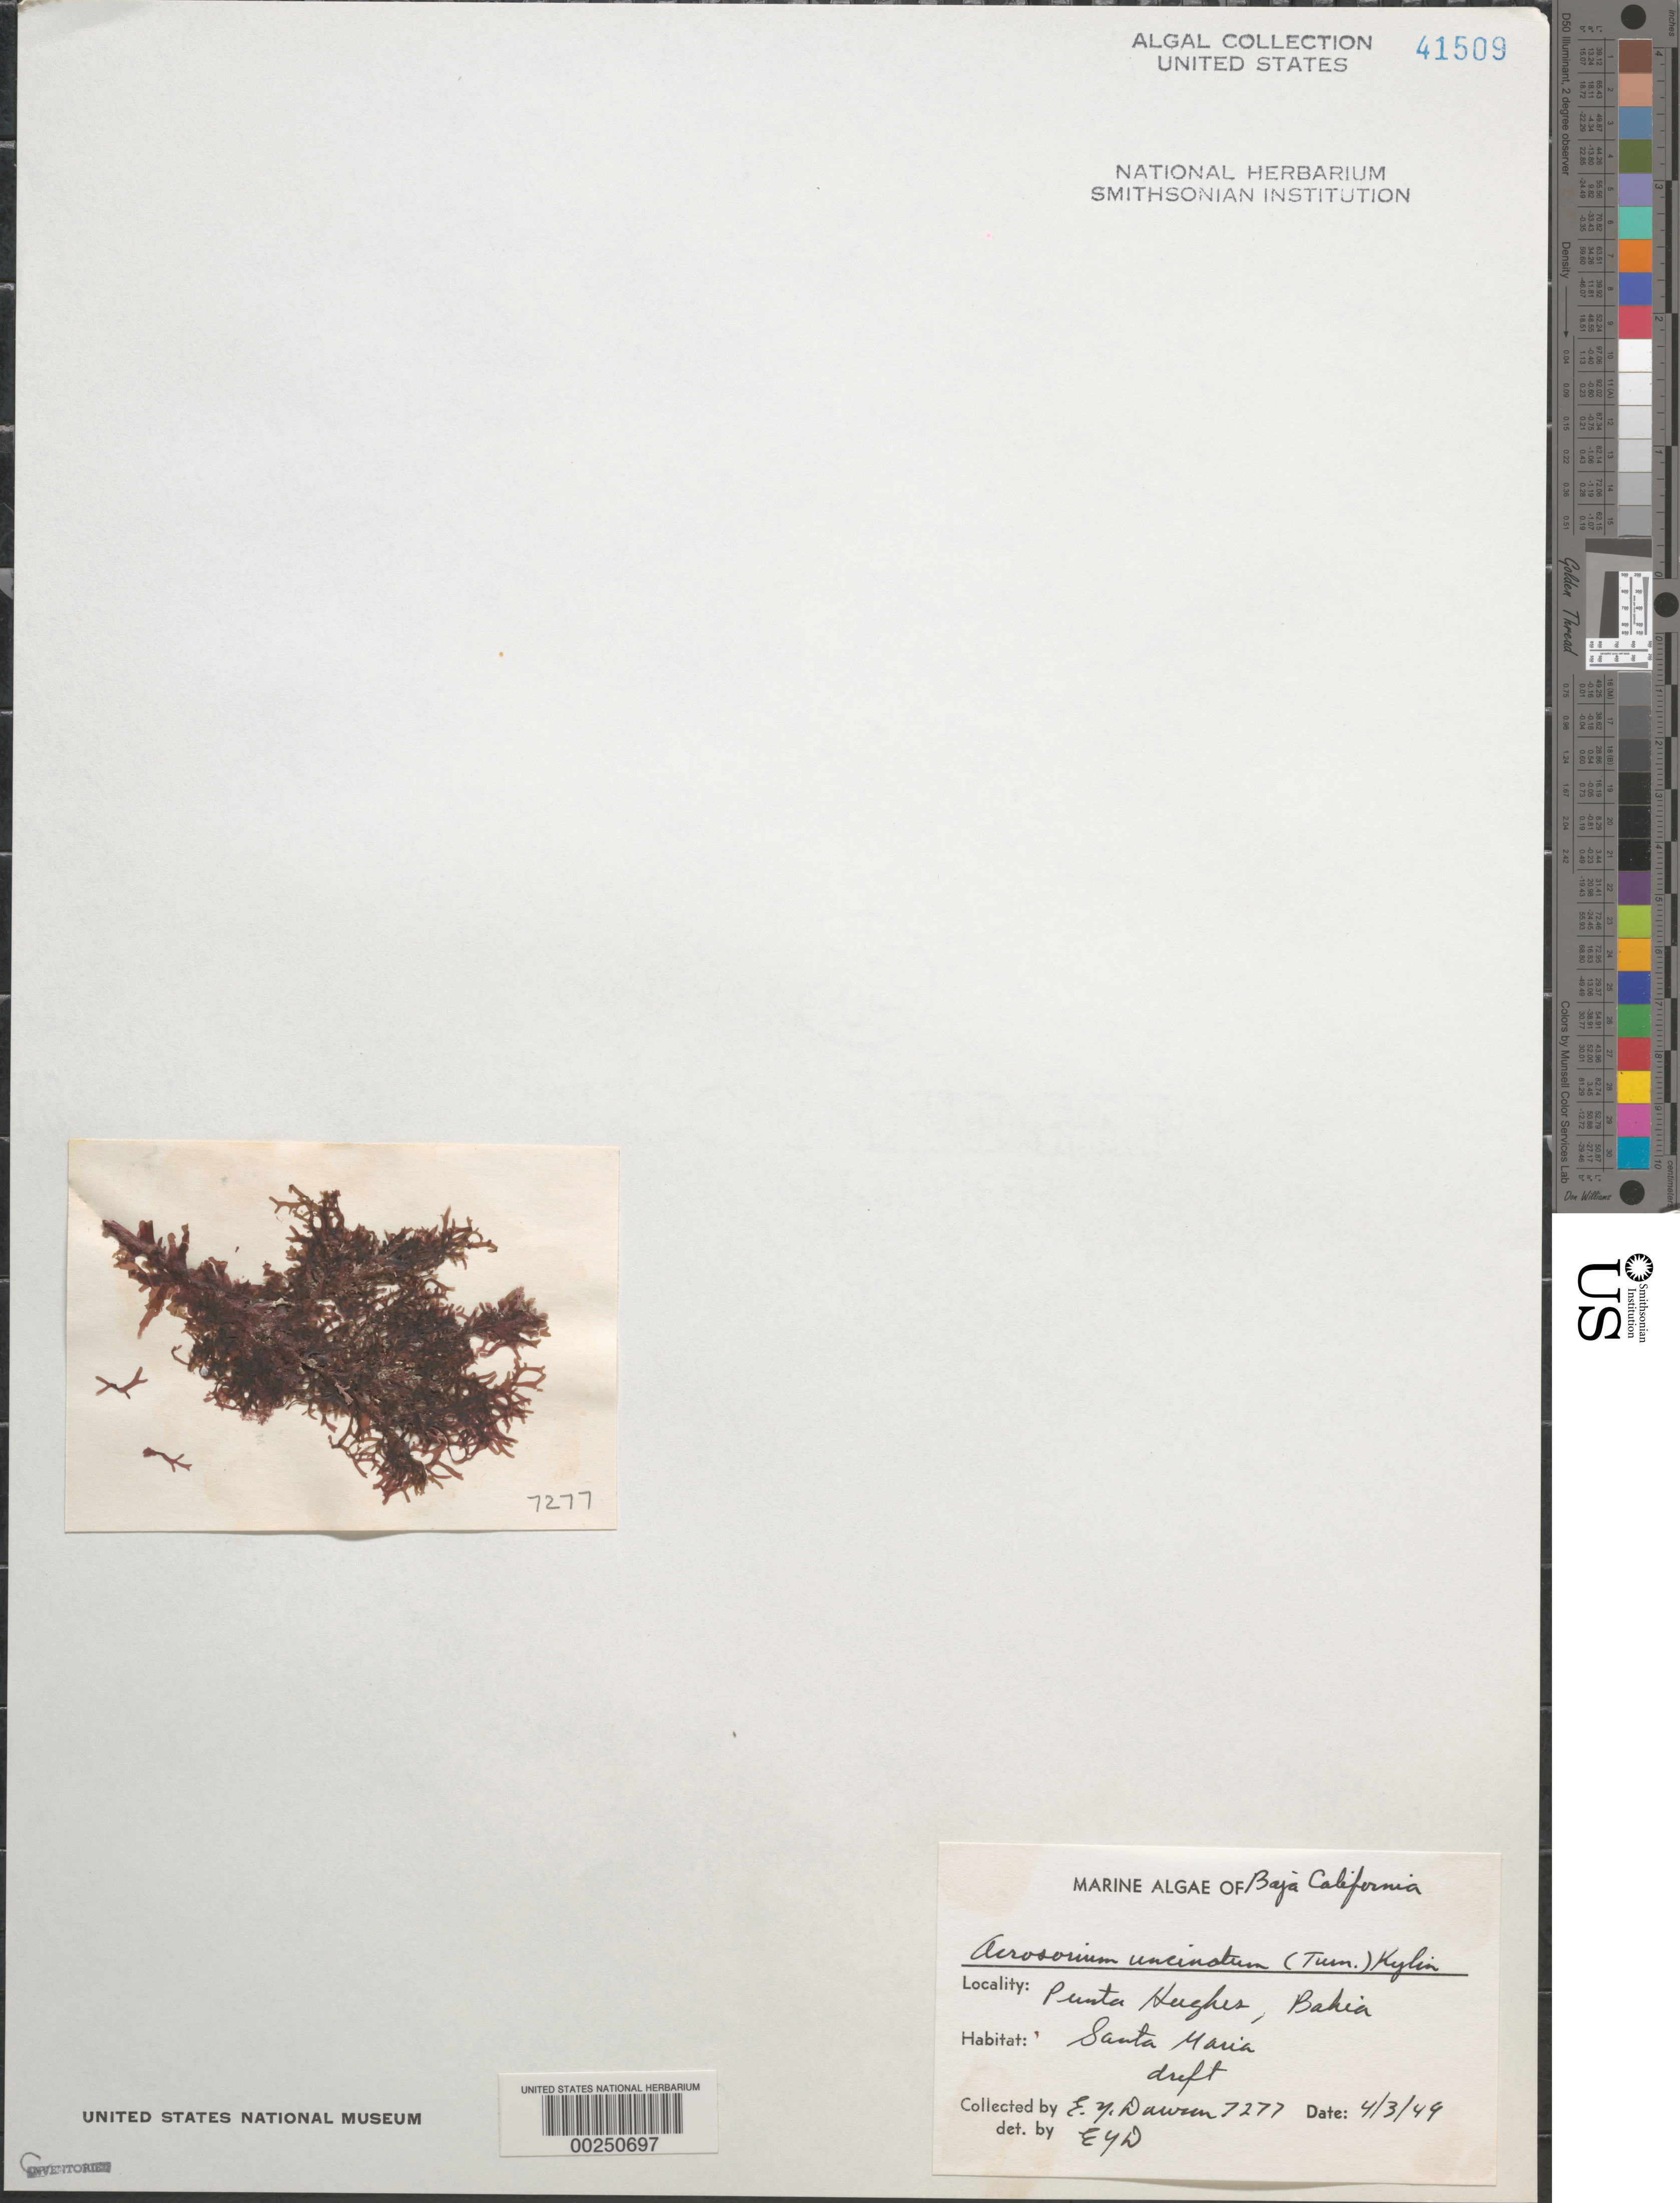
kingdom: Plantae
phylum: Rhodophyta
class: Florideophyceae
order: Ceramiales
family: Delesseriaceae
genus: Cryptopleura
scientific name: Cryptopleura ramosa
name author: (Huds.) L.M. Newton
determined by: Algae name updating Project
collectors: E. Y. Dawson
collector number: EYD 7277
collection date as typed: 03 Apr 1949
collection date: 1949-04-03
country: Mexico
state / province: Baja California Sur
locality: Punta Hughes, Bahia Santa Maria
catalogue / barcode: US 41509